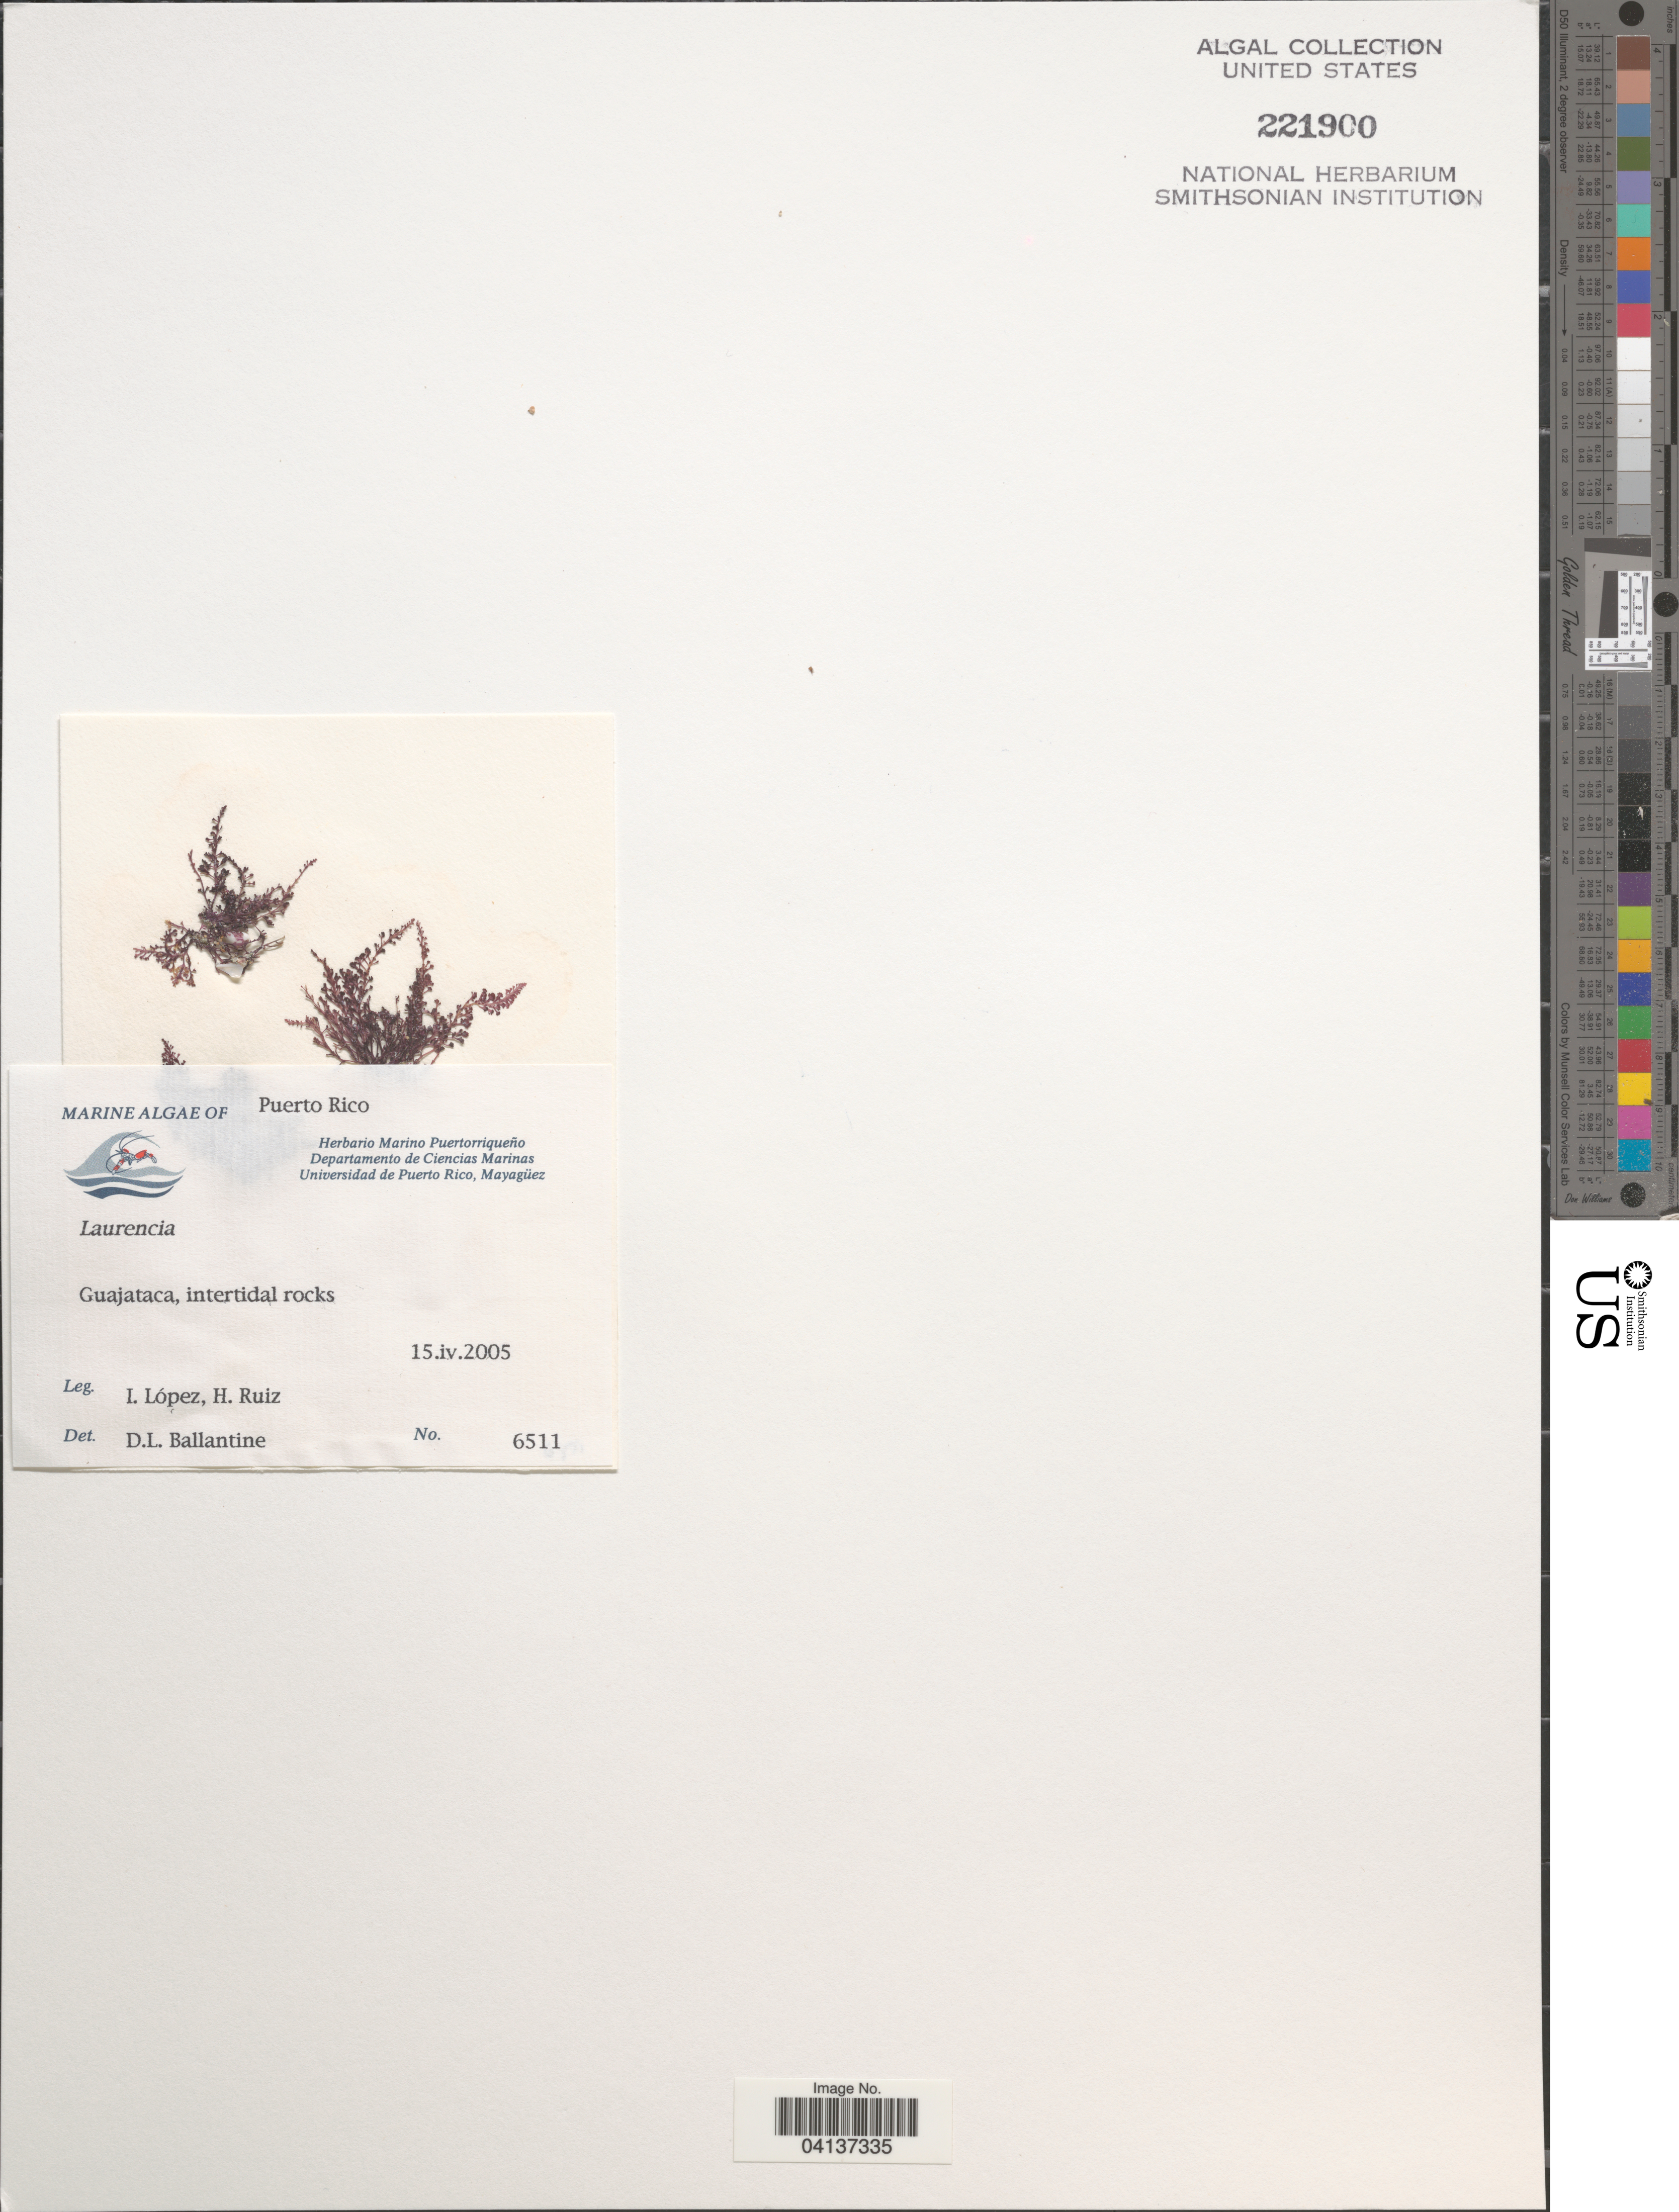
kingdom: Plantae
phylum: Rhodophyta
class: Florideophyceae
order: Ceramiales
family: Rhodomelaceae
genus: Laurencia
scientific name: Laurencia sp.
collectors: I. Lopez & H. Ruiz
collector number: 6511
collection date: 2005-04-15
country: Puerto Rico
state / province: Guajataca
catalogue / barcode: US 221900